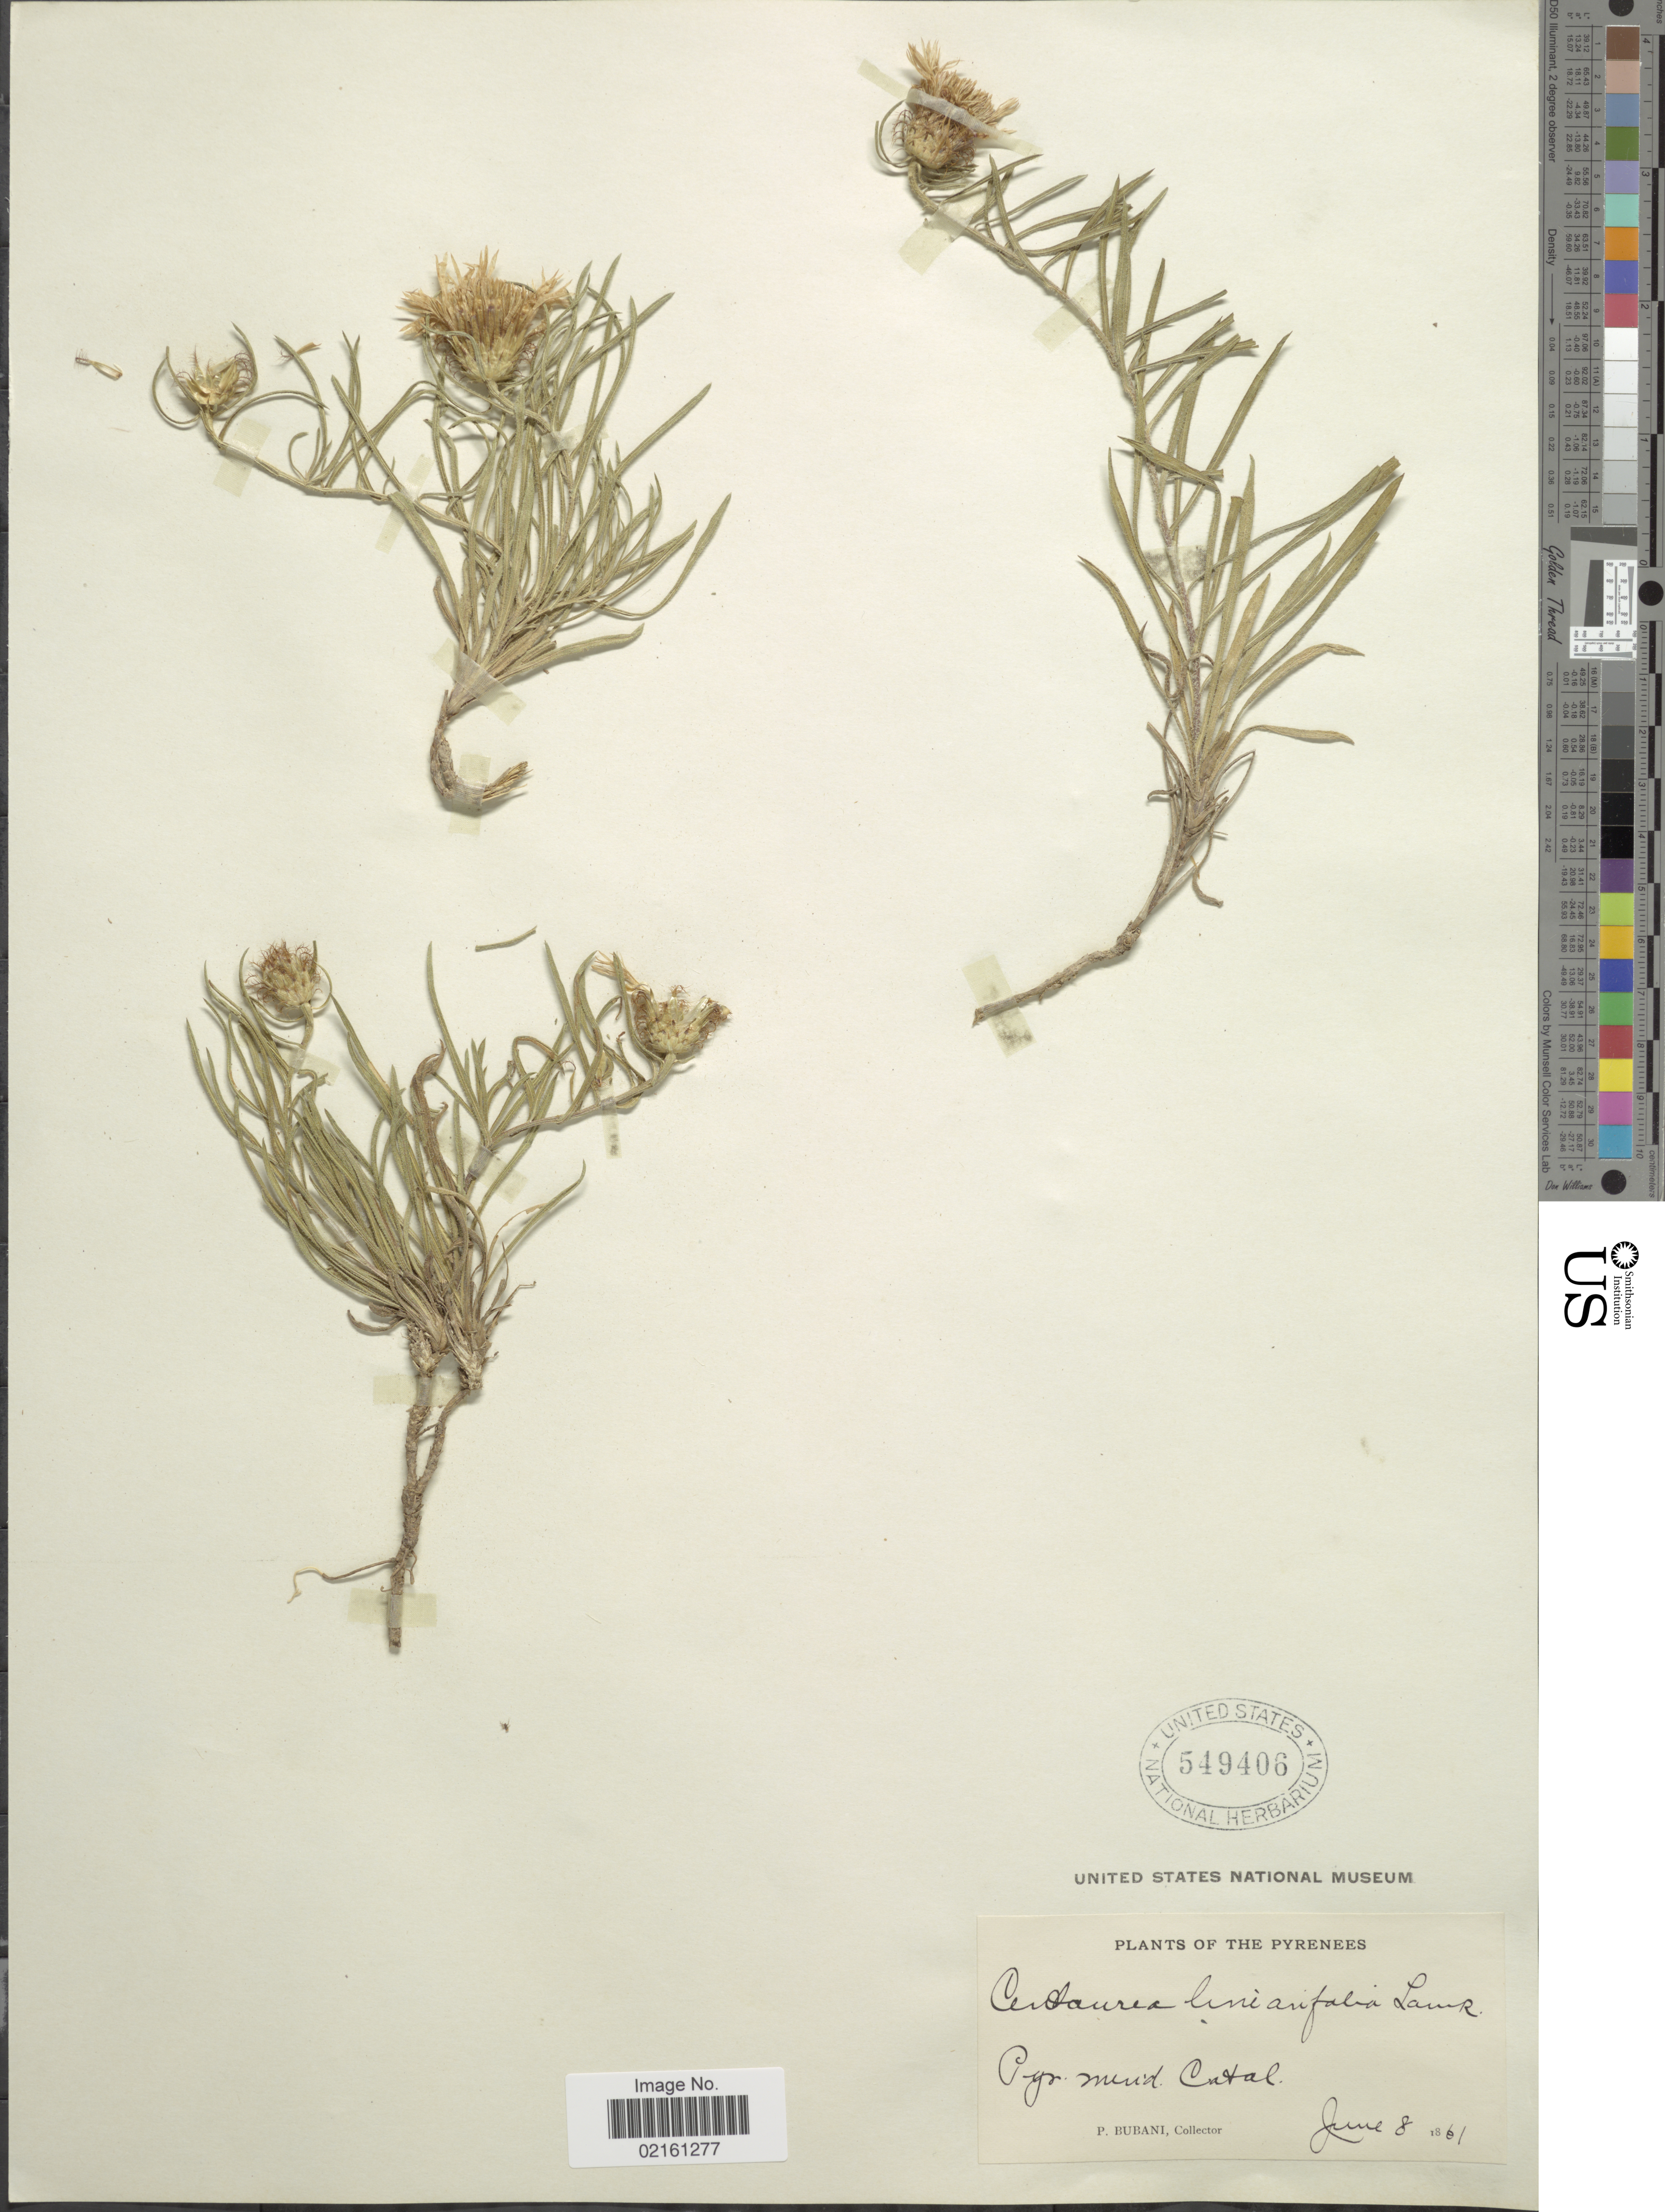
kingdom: Plantae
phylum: Tracheophyta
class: Magnoliopsida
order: Asterales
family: Asteraceae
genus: Centaurea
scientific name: Centaurea linifolia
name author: L.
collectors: P. Bubani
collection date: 1861-06-08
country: France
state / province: Occitanie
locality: Pyrenees, Pyr. merid., Catal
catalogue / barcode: US 549406